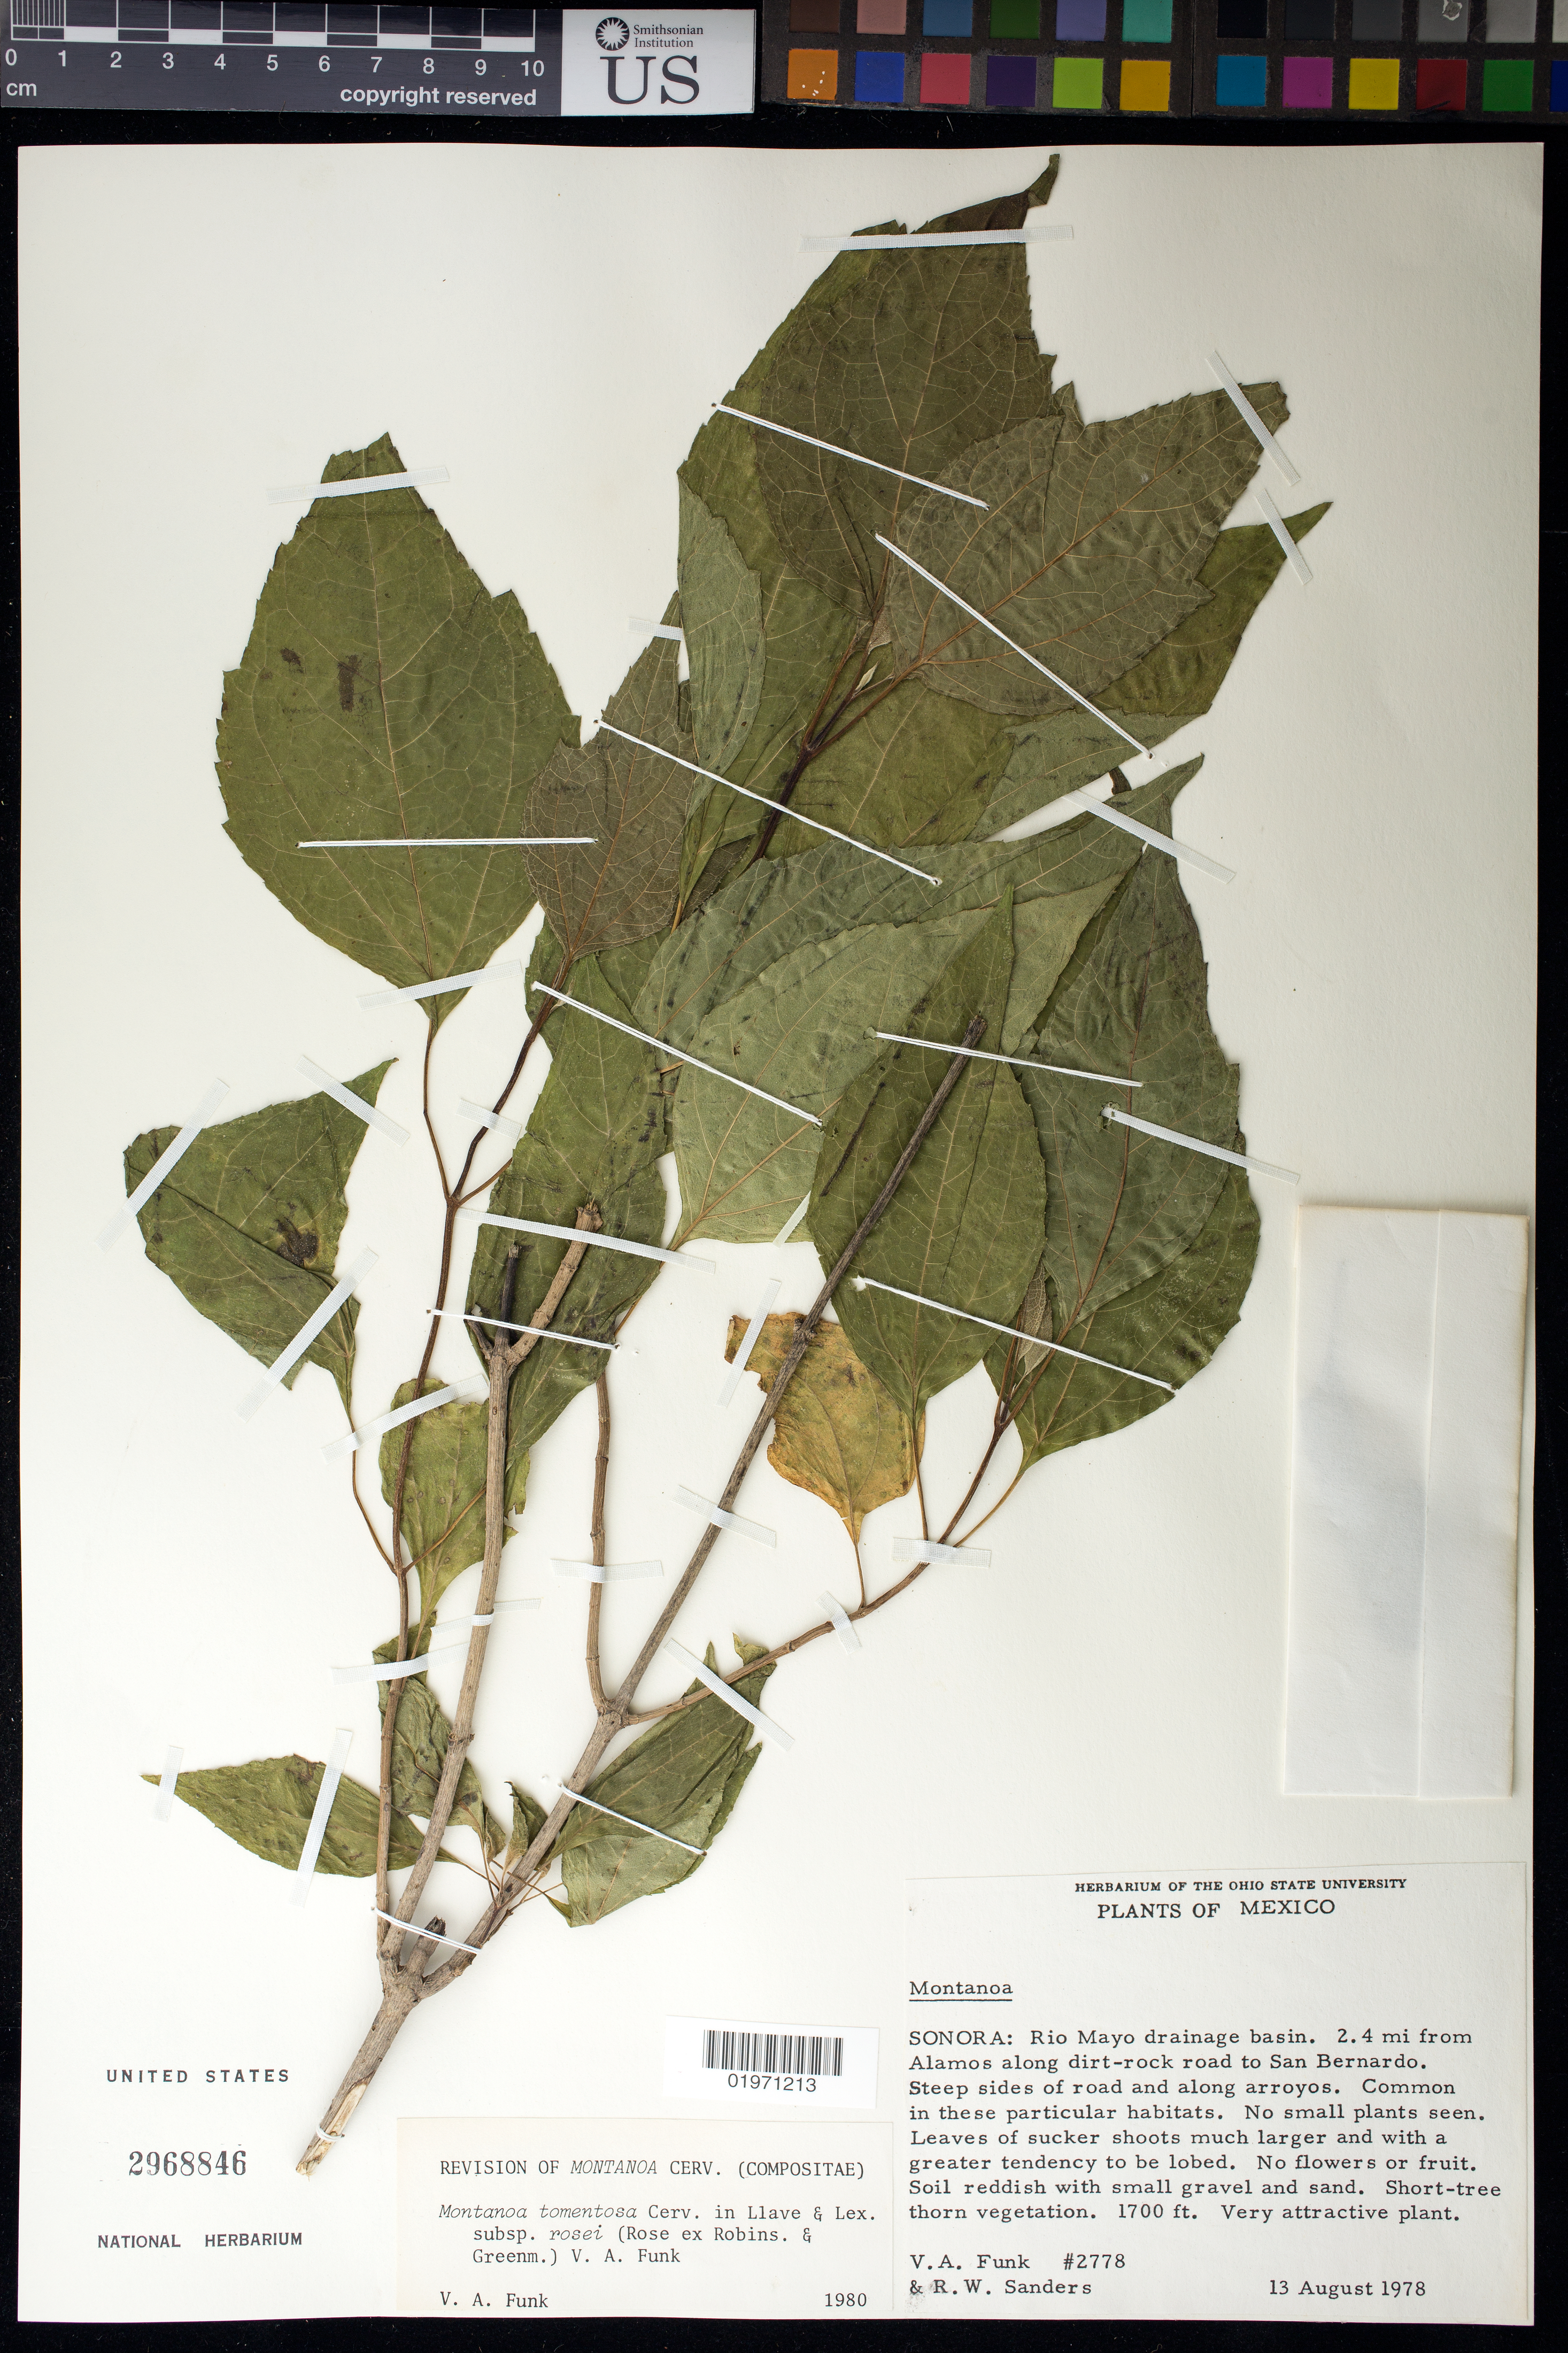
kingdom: Plantae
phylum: Tracheophyta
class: Magnoliopsida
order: Asterales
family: Asteraceae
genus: Montanoa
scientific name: Montanoa tomentosa subsp. rosei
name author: Cerv.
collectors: V. Funk & R. W. Sanders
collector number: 2778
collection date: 1978-08-13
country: Mexico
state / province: Sonora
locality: Rio Mayo drainage basin, 2.4 mi from Alamos along dirt-rock road to San Bernardo, Steep sides of road and along arroyos.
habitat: Soil reddish with small gravel and sand. Short-tree thorn vegetation.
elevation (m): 518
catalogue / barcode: US 2968846